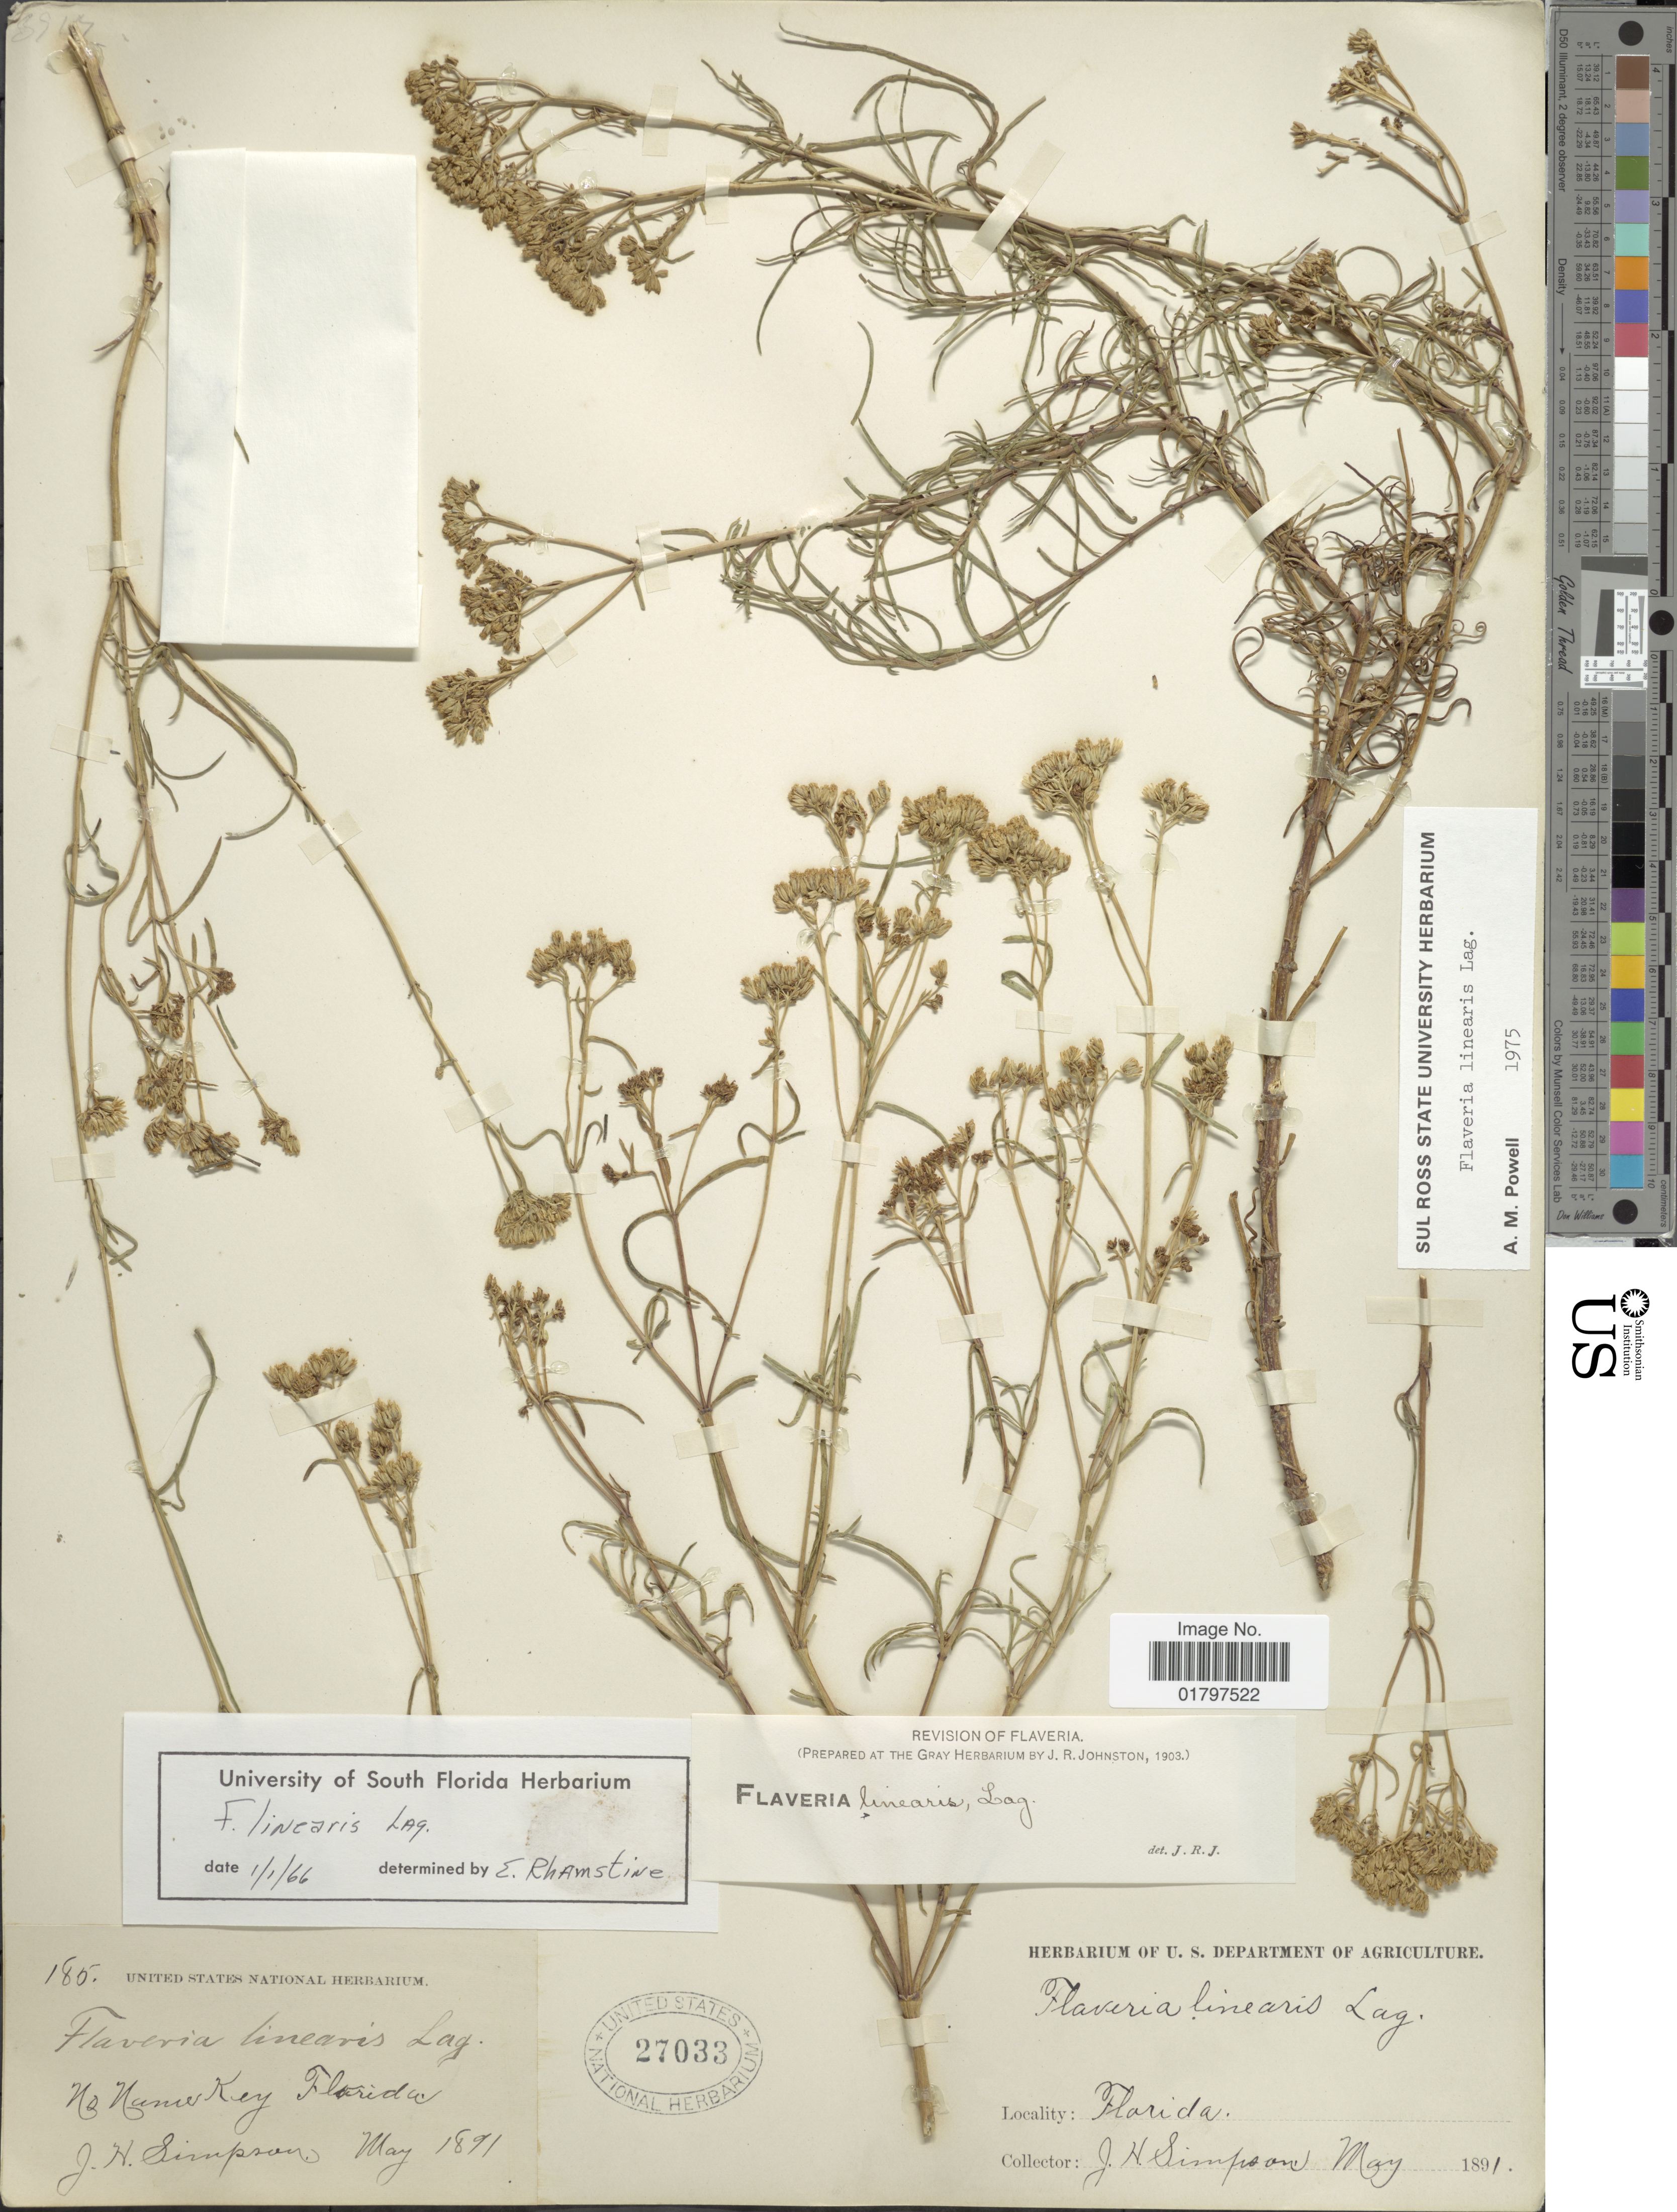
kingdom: Plantae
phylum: Tracheophyta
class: Magnoliopsida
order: Asterales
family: Asteraceae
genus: Flaveria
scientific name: Flaveria linearis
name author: Lag.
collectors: J. H. Simpson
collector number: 185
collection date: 1891-05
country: United States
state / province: Florida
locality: No Name Key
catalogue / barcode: US 27033